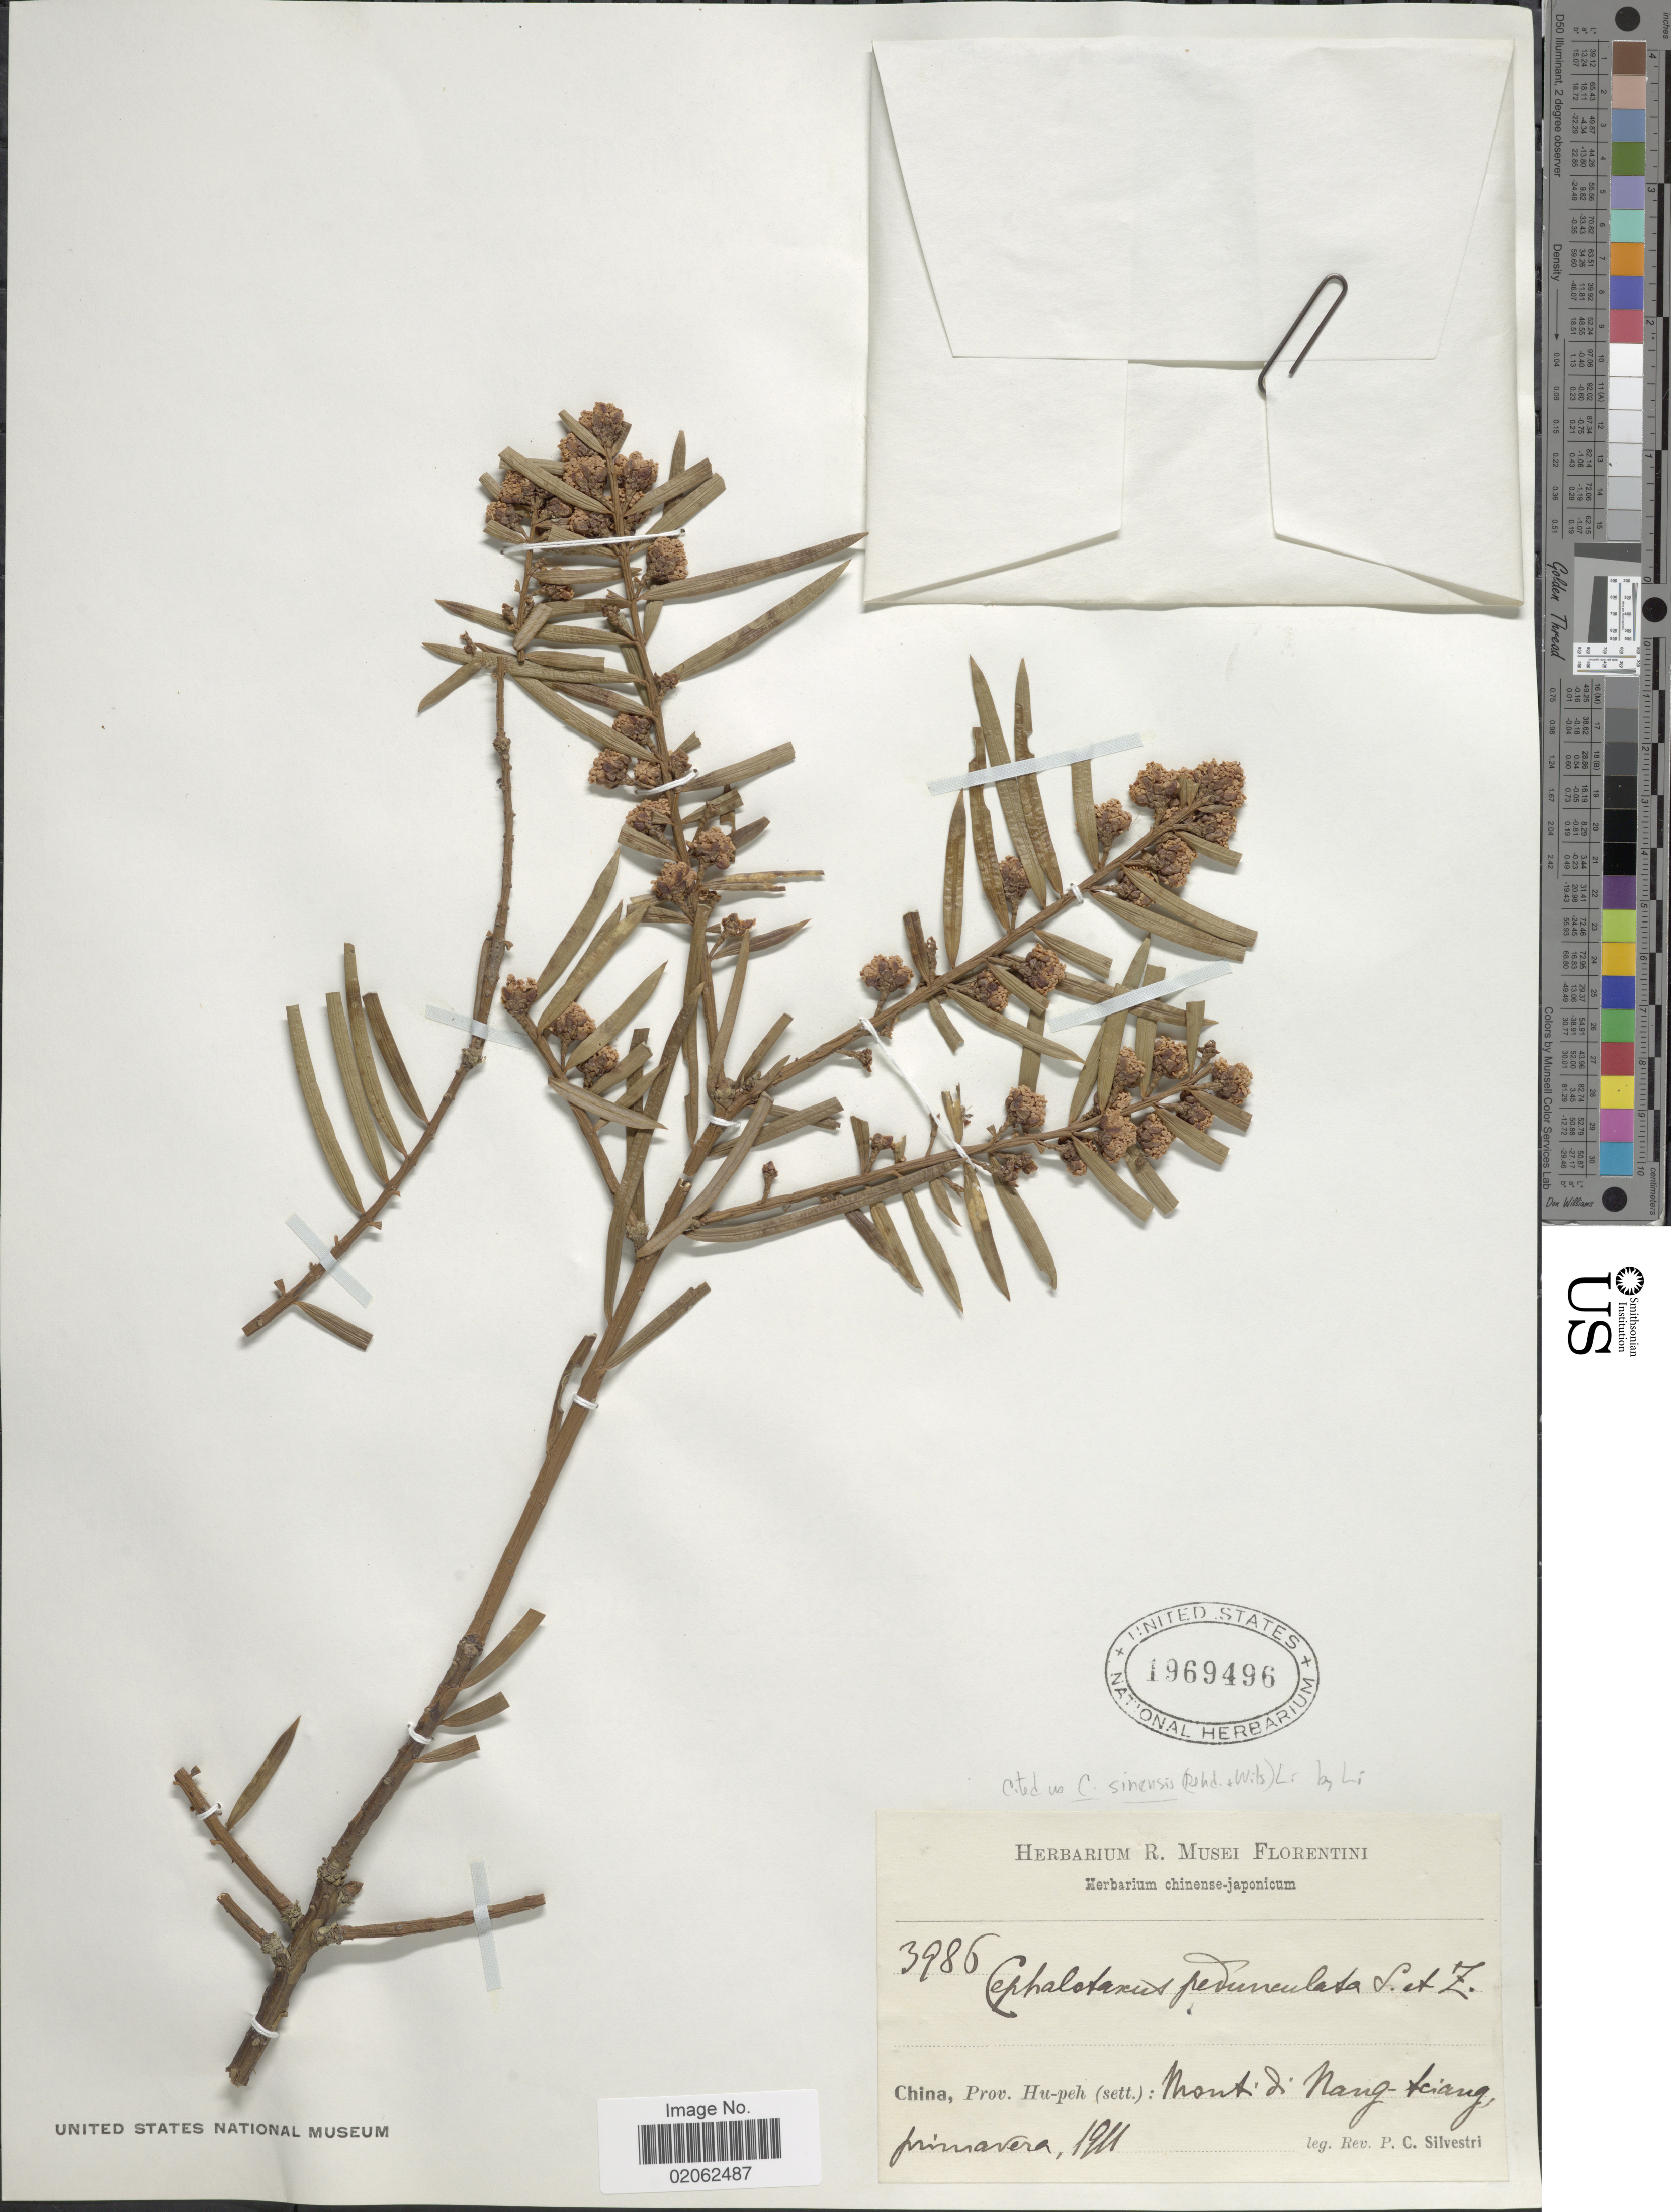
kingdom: Plantae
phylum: Tracheophyta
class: Pinopsida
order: Pinales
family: Cephalotaxaceae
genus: Cephalotaxus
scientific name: Cephalotaxus sinensis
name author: (H.L. Li) H.L. Li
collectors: P. Silvestri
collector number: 3986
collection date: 1911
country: China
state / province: Hubei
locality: Prov. Hu-peh (sett.): North'd'Nang Teiang, primavera [interpreted]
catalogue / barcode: US 1969496